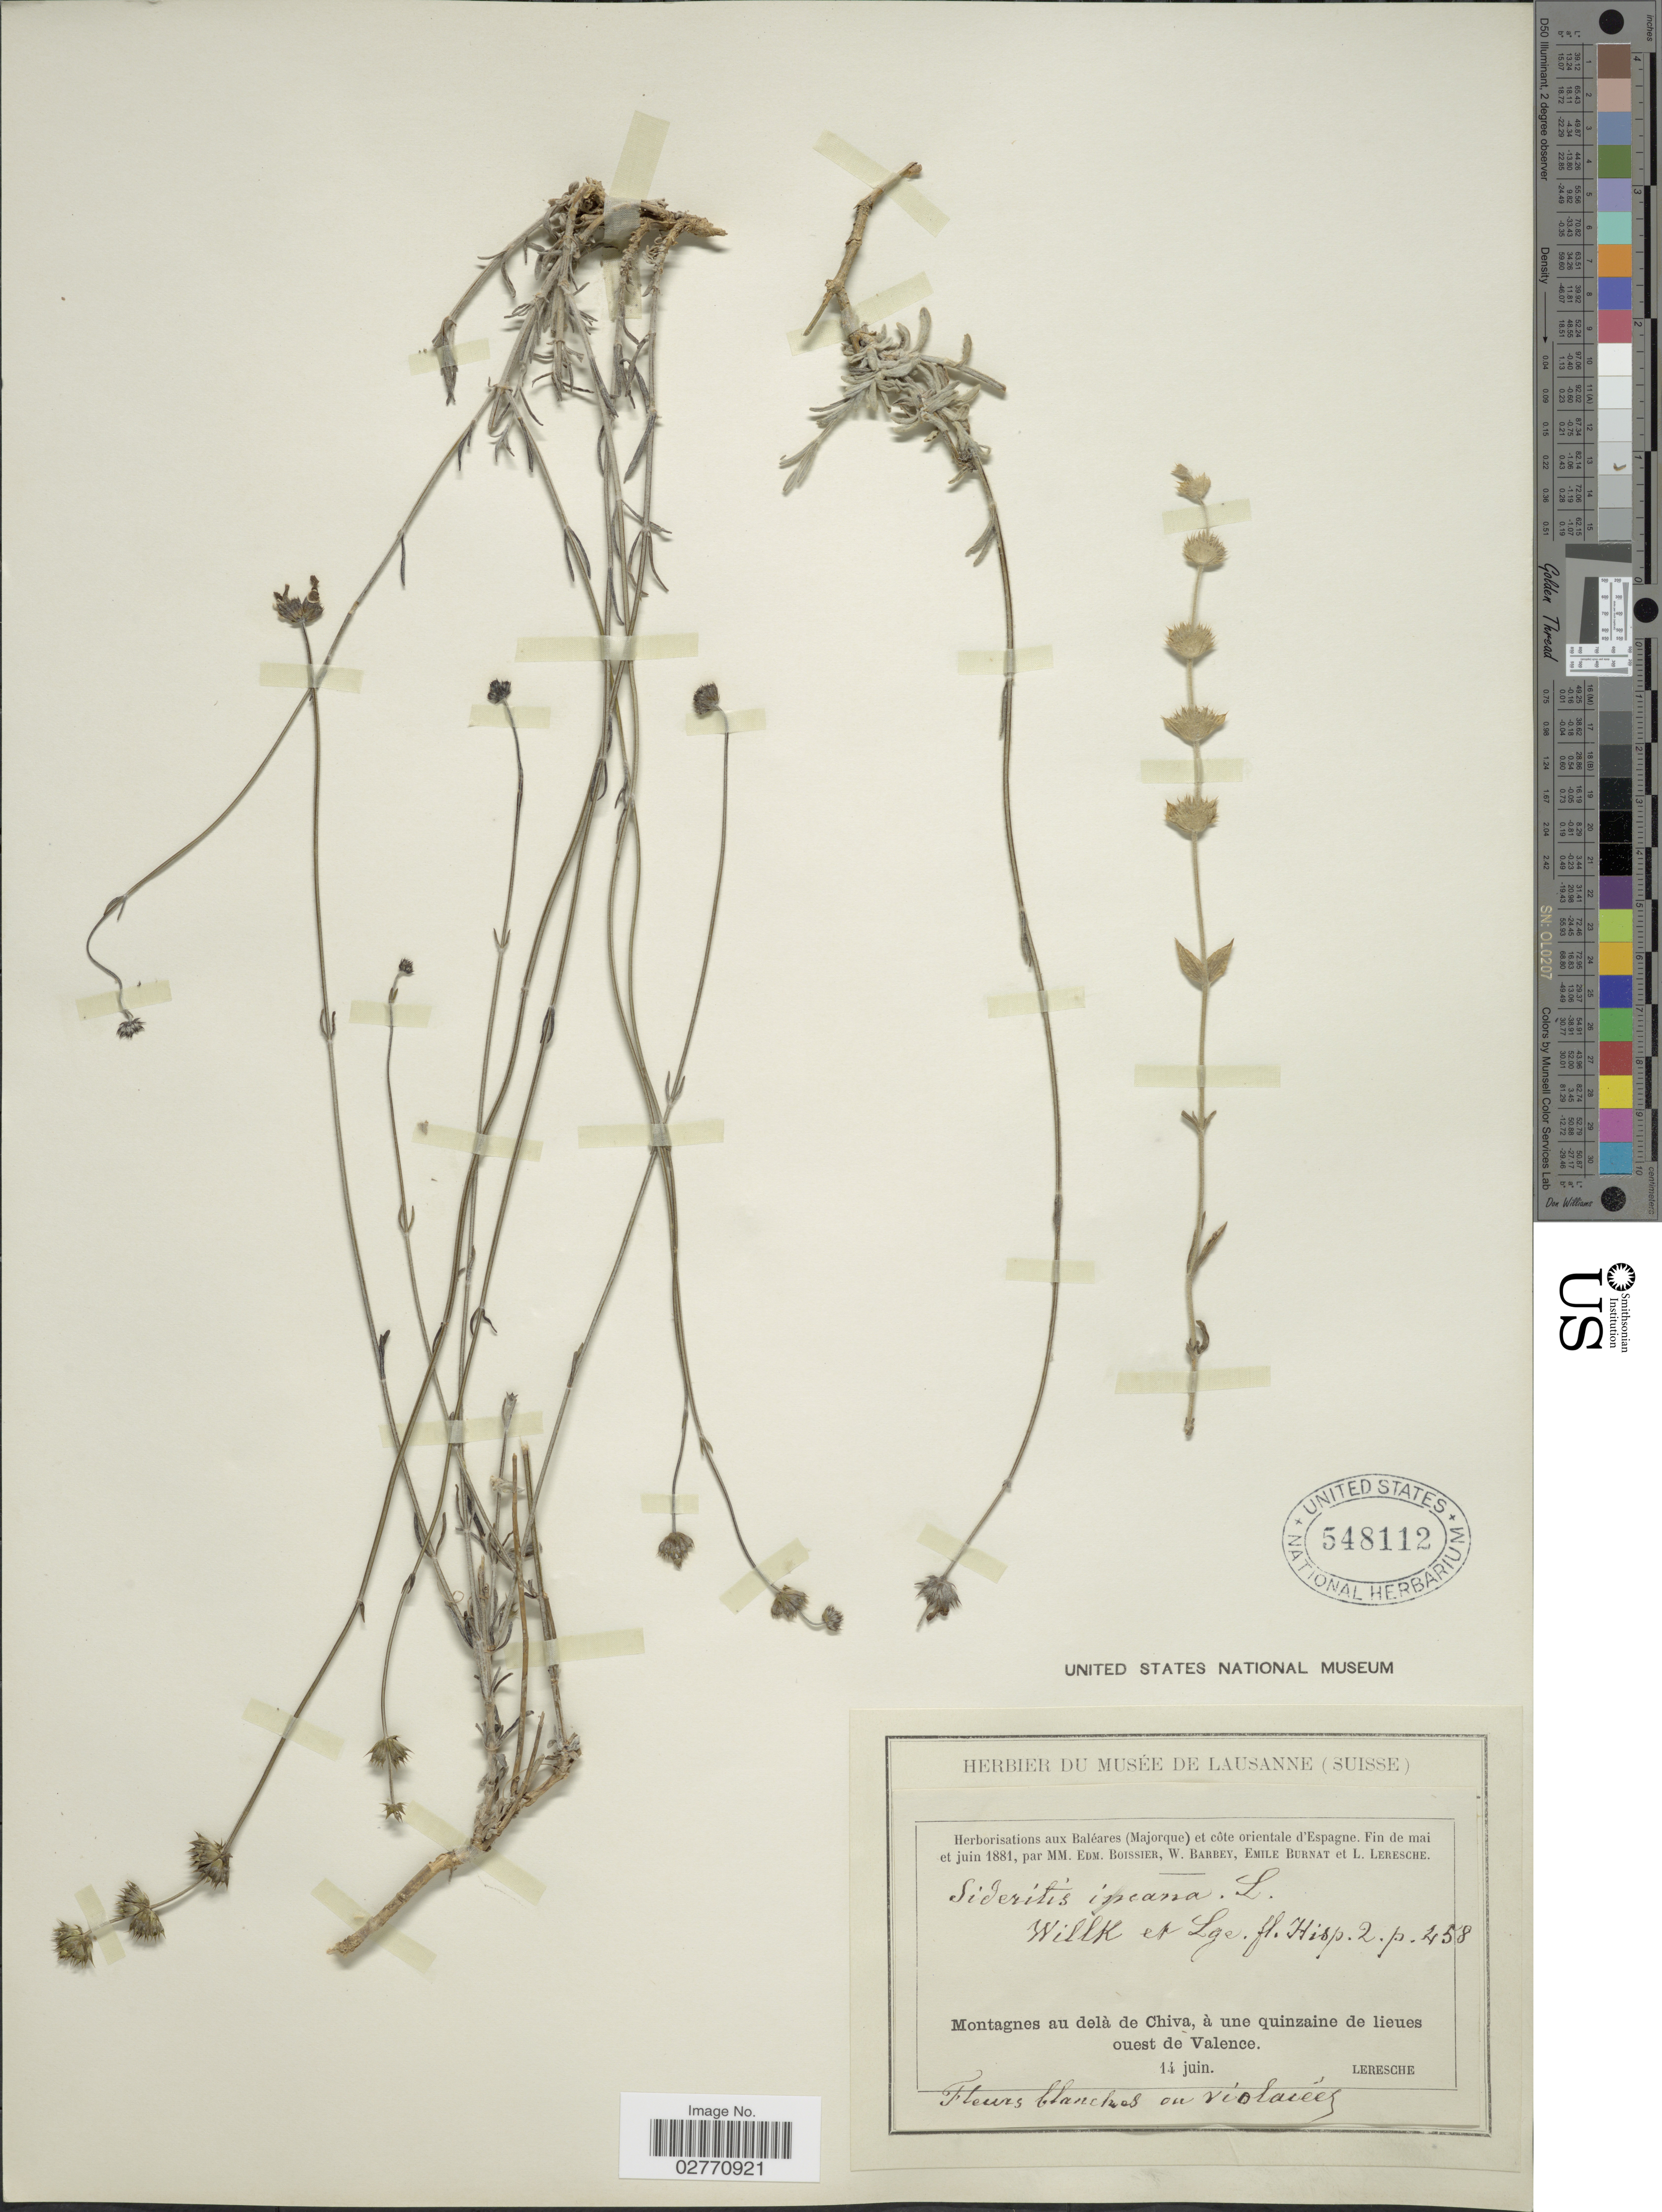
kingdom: Plantae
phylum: Tracheophyta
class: Magnoliopsida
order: Lamiales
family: Lamiaceae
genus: Sideritis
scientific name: Sideritis incana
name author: L.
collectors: Leresche, --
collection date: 1881-06-14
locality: Montagnes au delà de Chiva, à une quizaine de lieues ouest de Valence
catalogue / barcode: US 548112